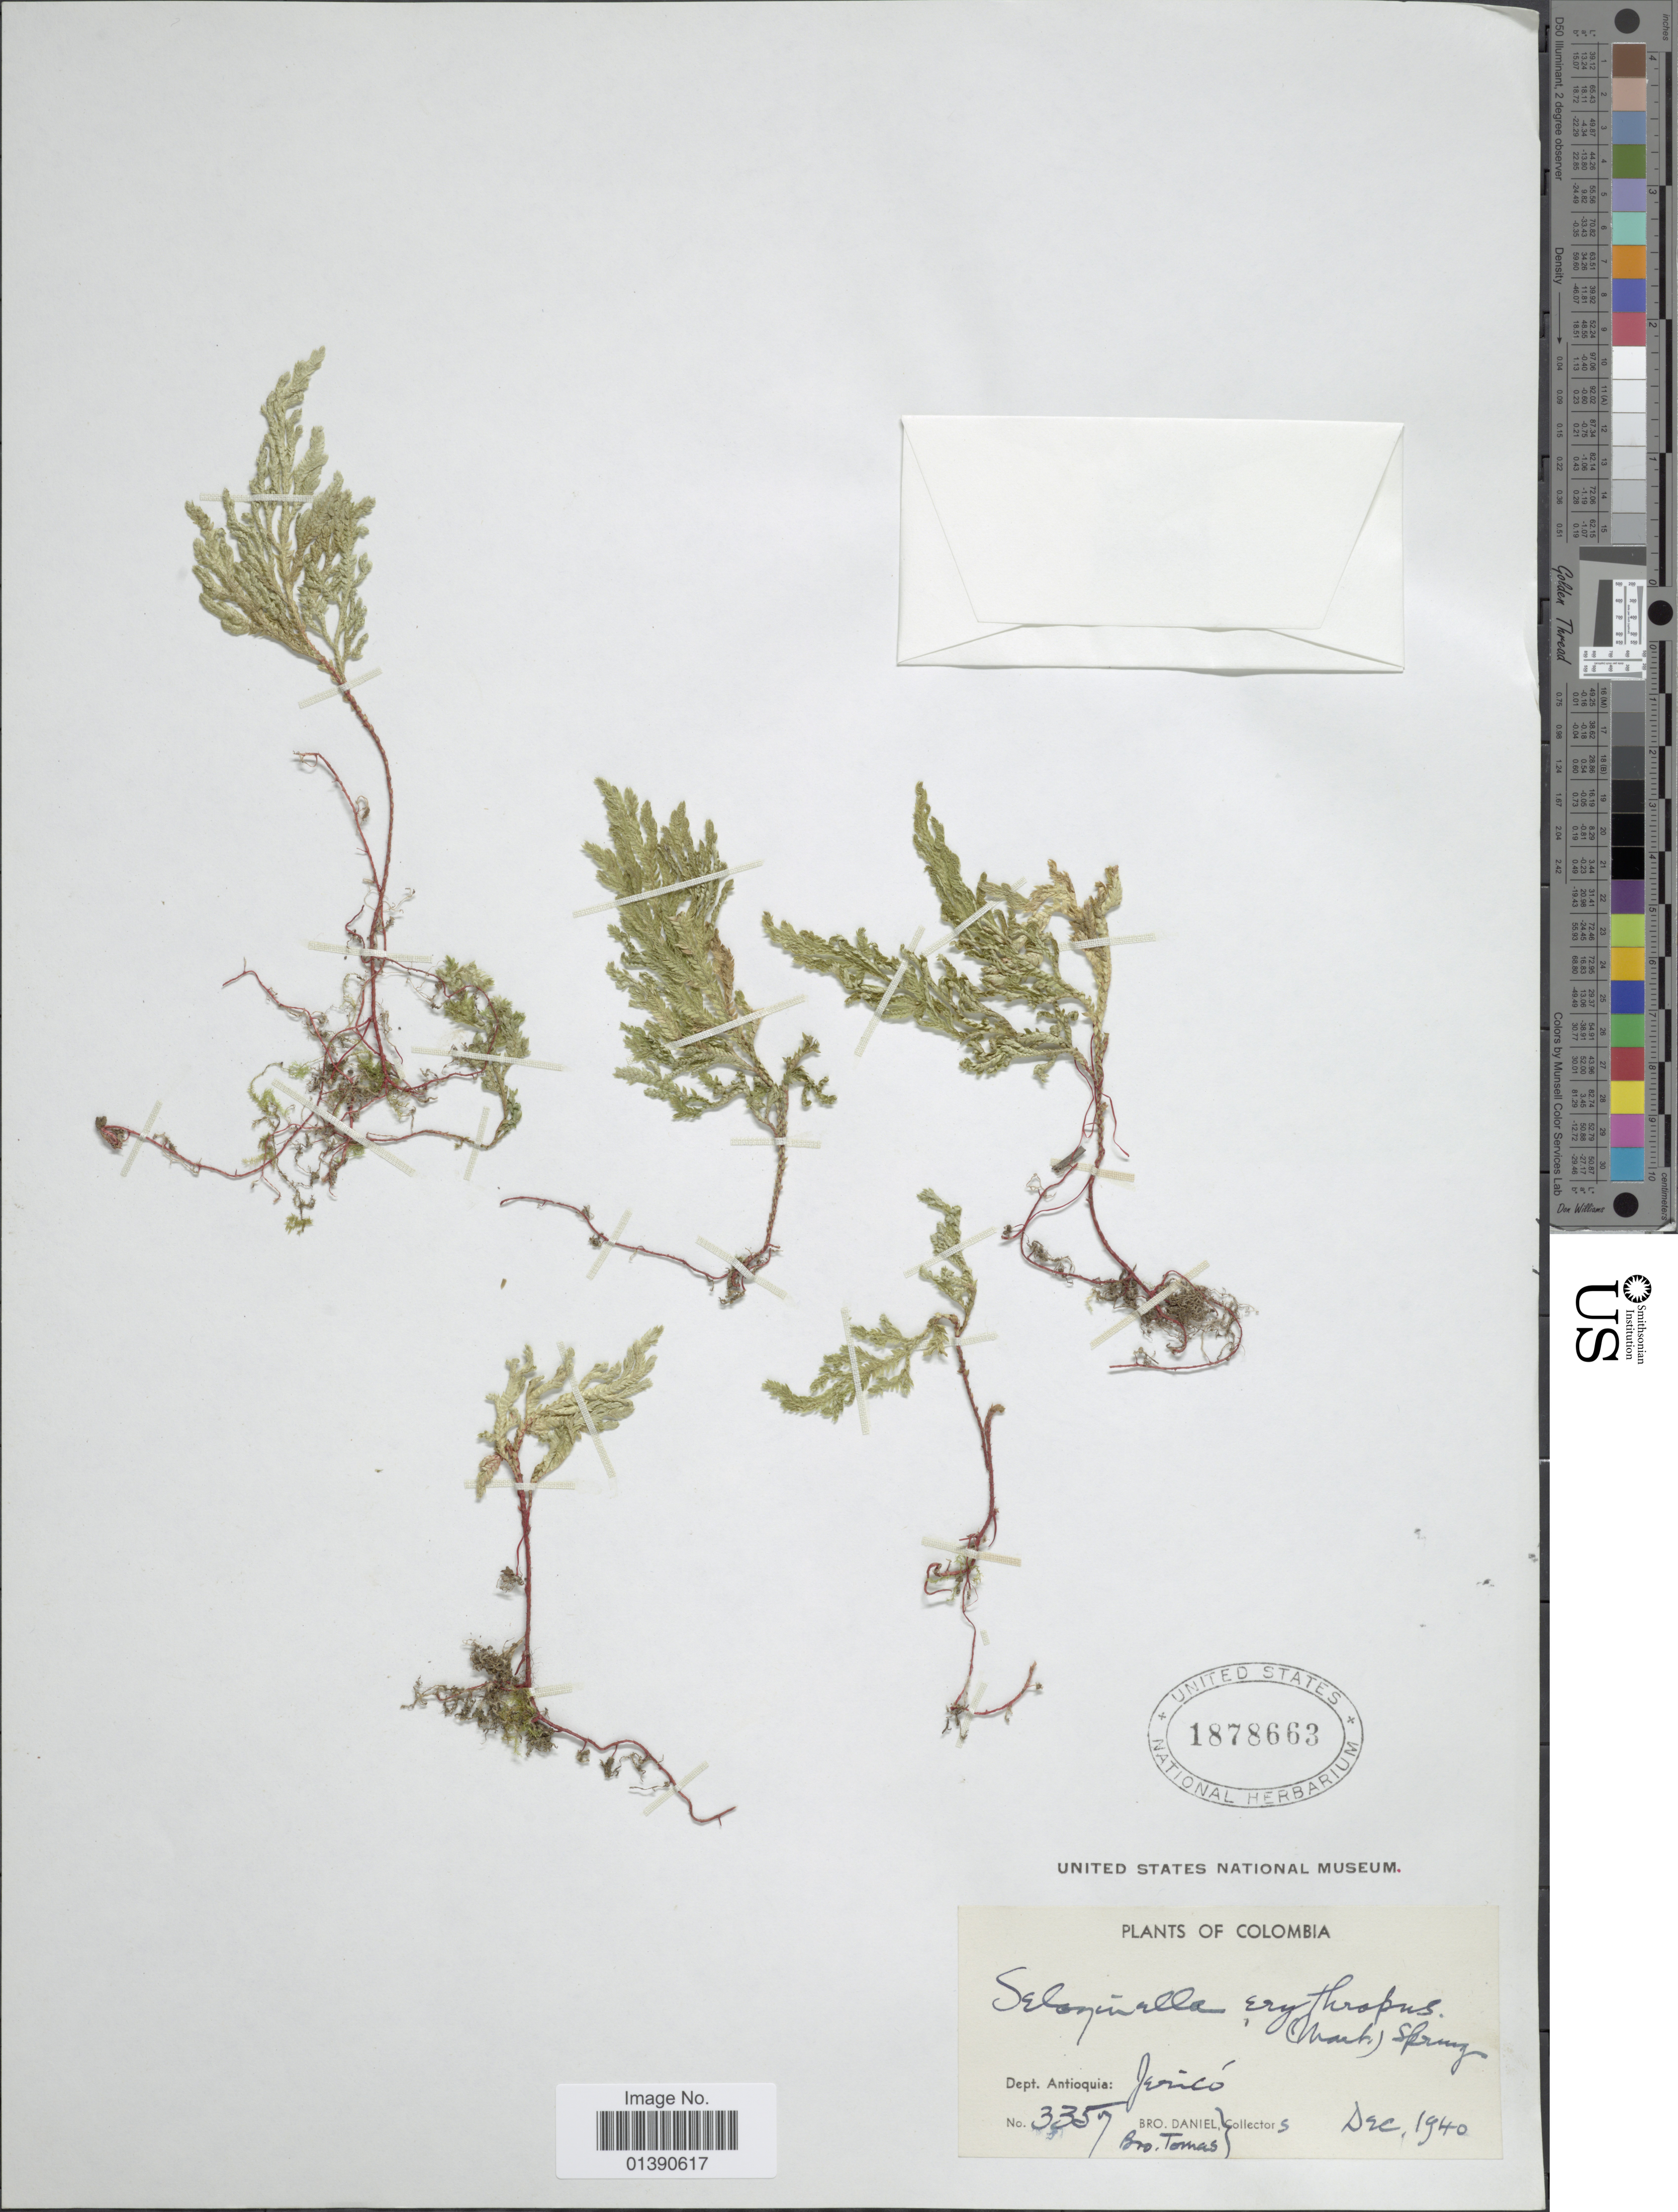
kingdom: Plantae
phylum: Tracheophyta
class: Lycopodiopsida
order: Selaginellales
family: Selaginellaceae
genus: Selaginella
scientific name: Selaginella erythropus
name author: (Mart.) Hieron.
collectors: Bro. Daniel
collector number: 3357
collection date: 1940-12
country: Colombia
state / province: Antioquia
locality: Jericó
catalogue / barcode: US 1878663